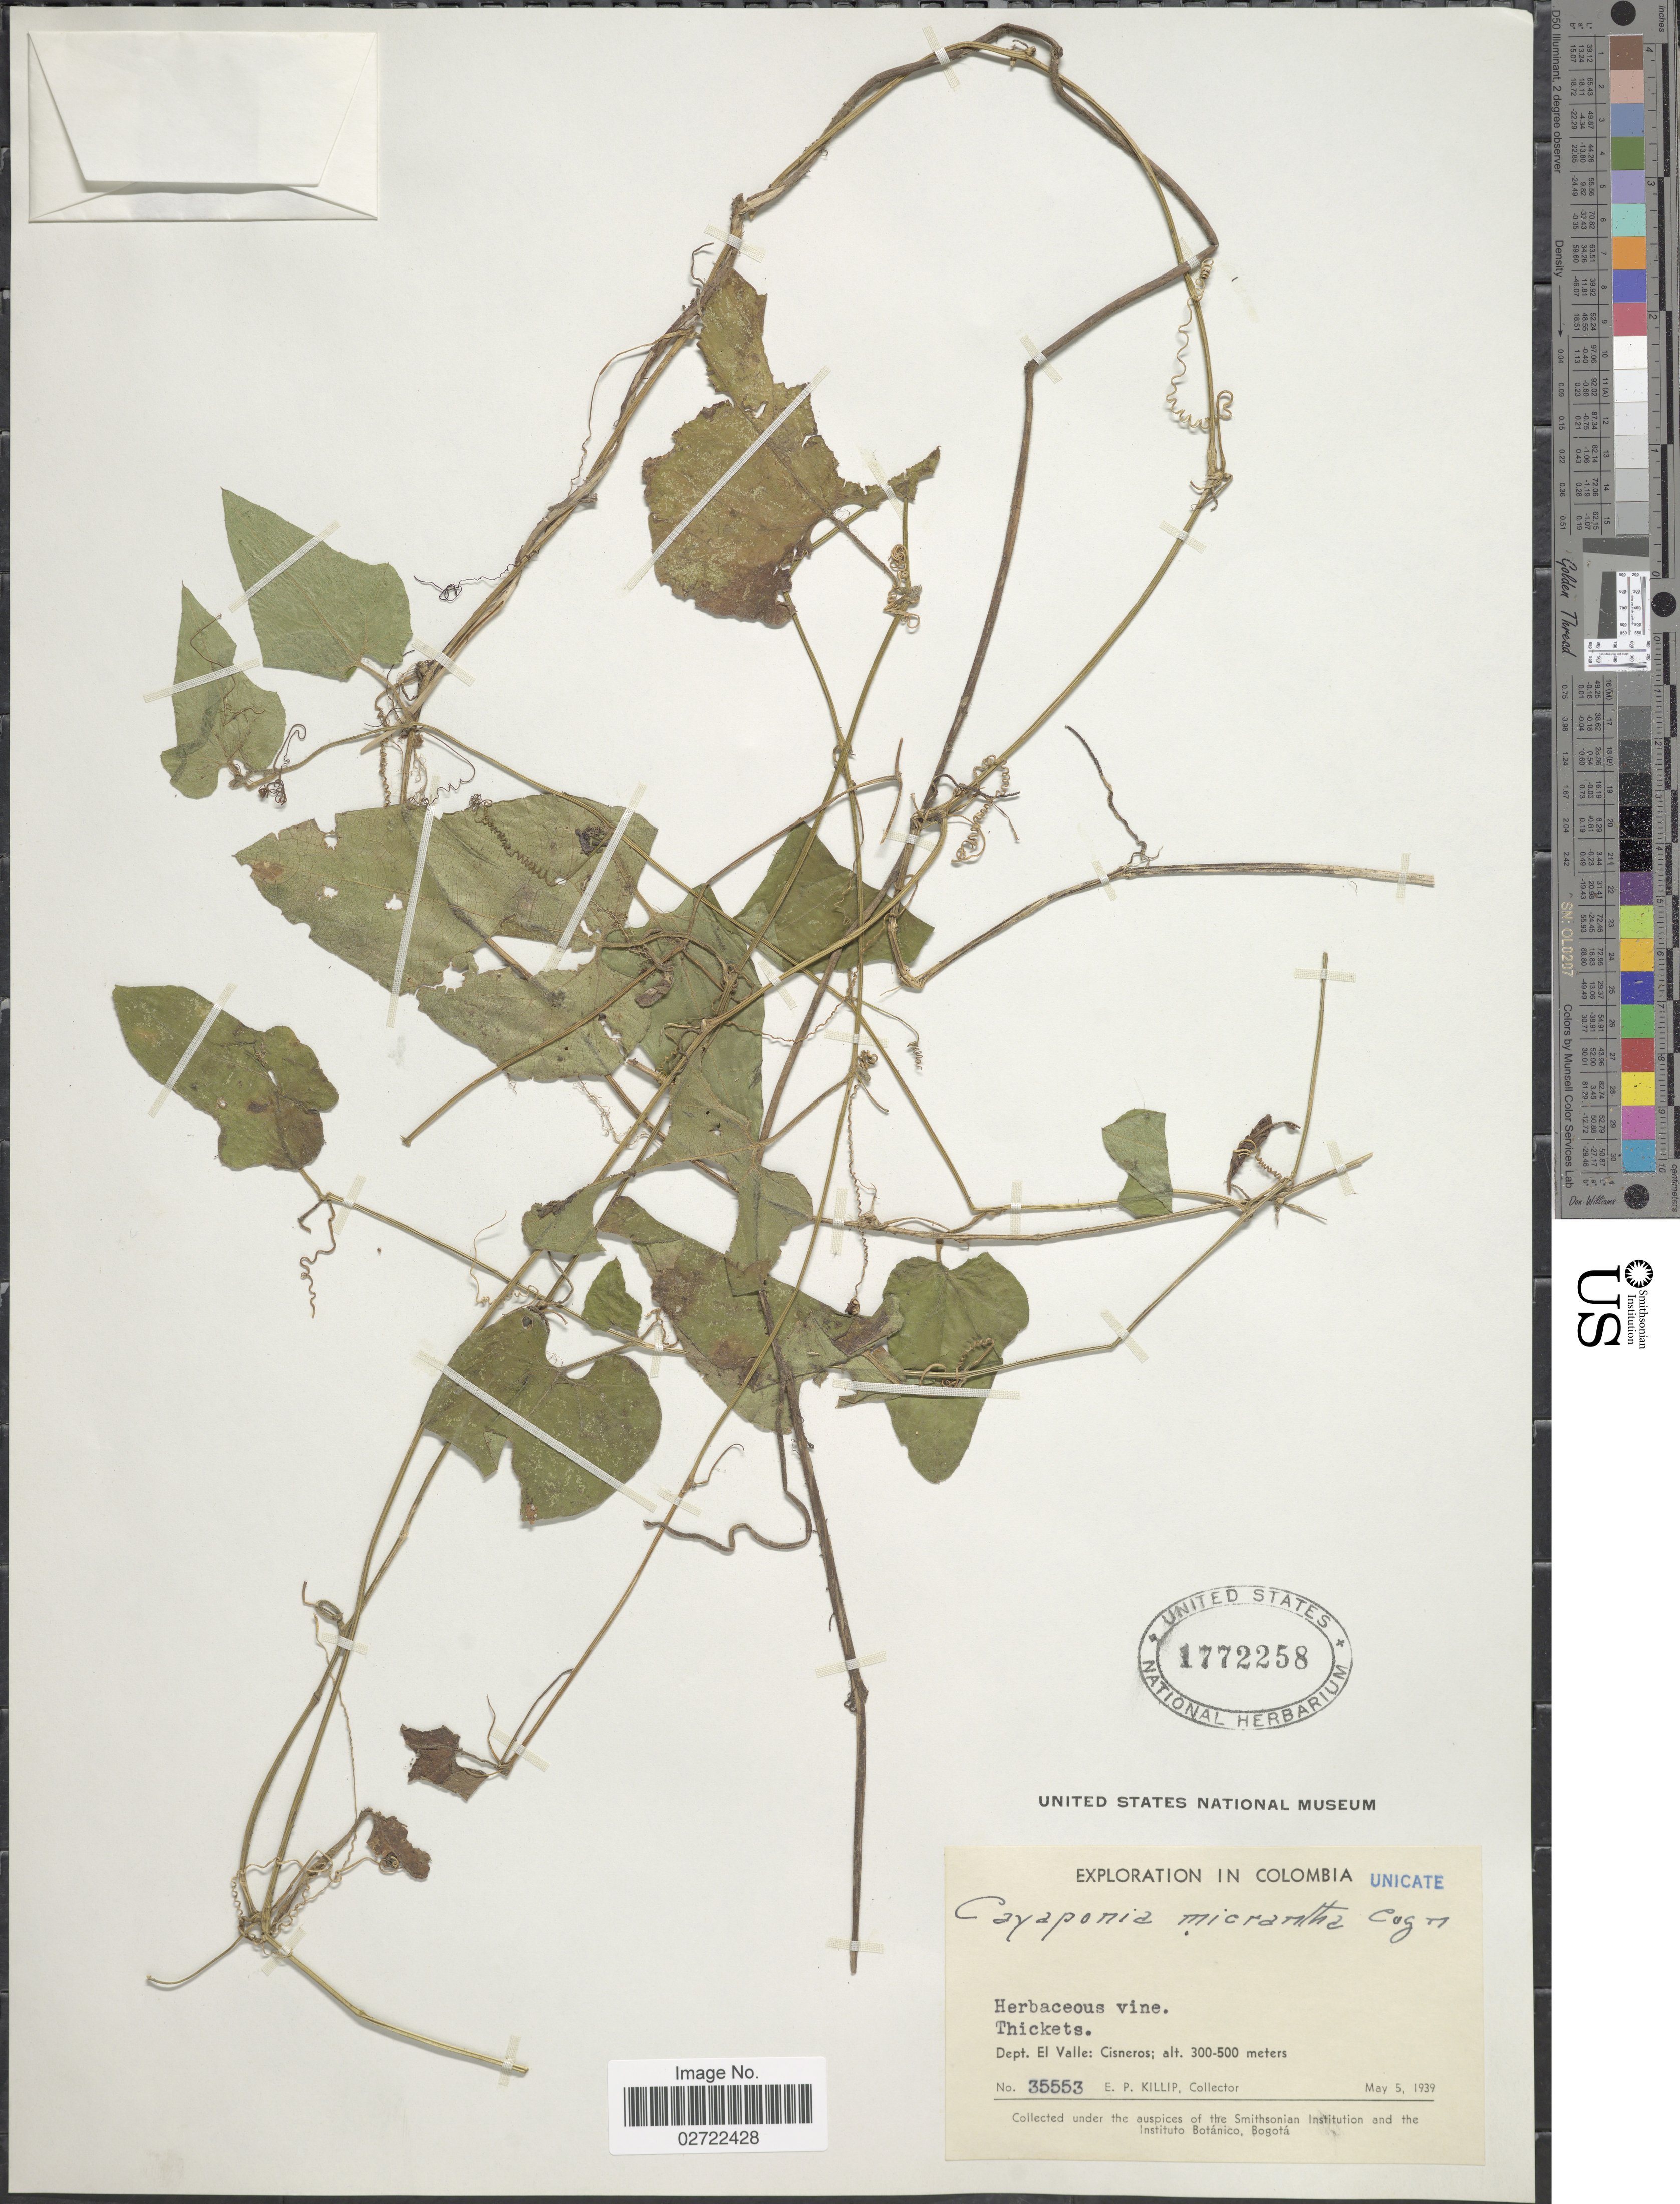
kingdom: Plantae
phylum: Tracheophyta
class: Magnoliopsida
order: Cucurbitales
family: Cucurbitaceae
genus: Cayaponia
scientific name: Cayaponia triangularis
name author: (Cogn.) Cogn.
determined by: Nee, Michael H.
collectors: E. P. Killip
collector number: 35553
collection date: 1939-05-05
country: Colombia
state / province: Valle del Cauca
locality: Dept. El Valle: Cisneros.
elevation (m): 300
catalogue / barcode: US 1772258